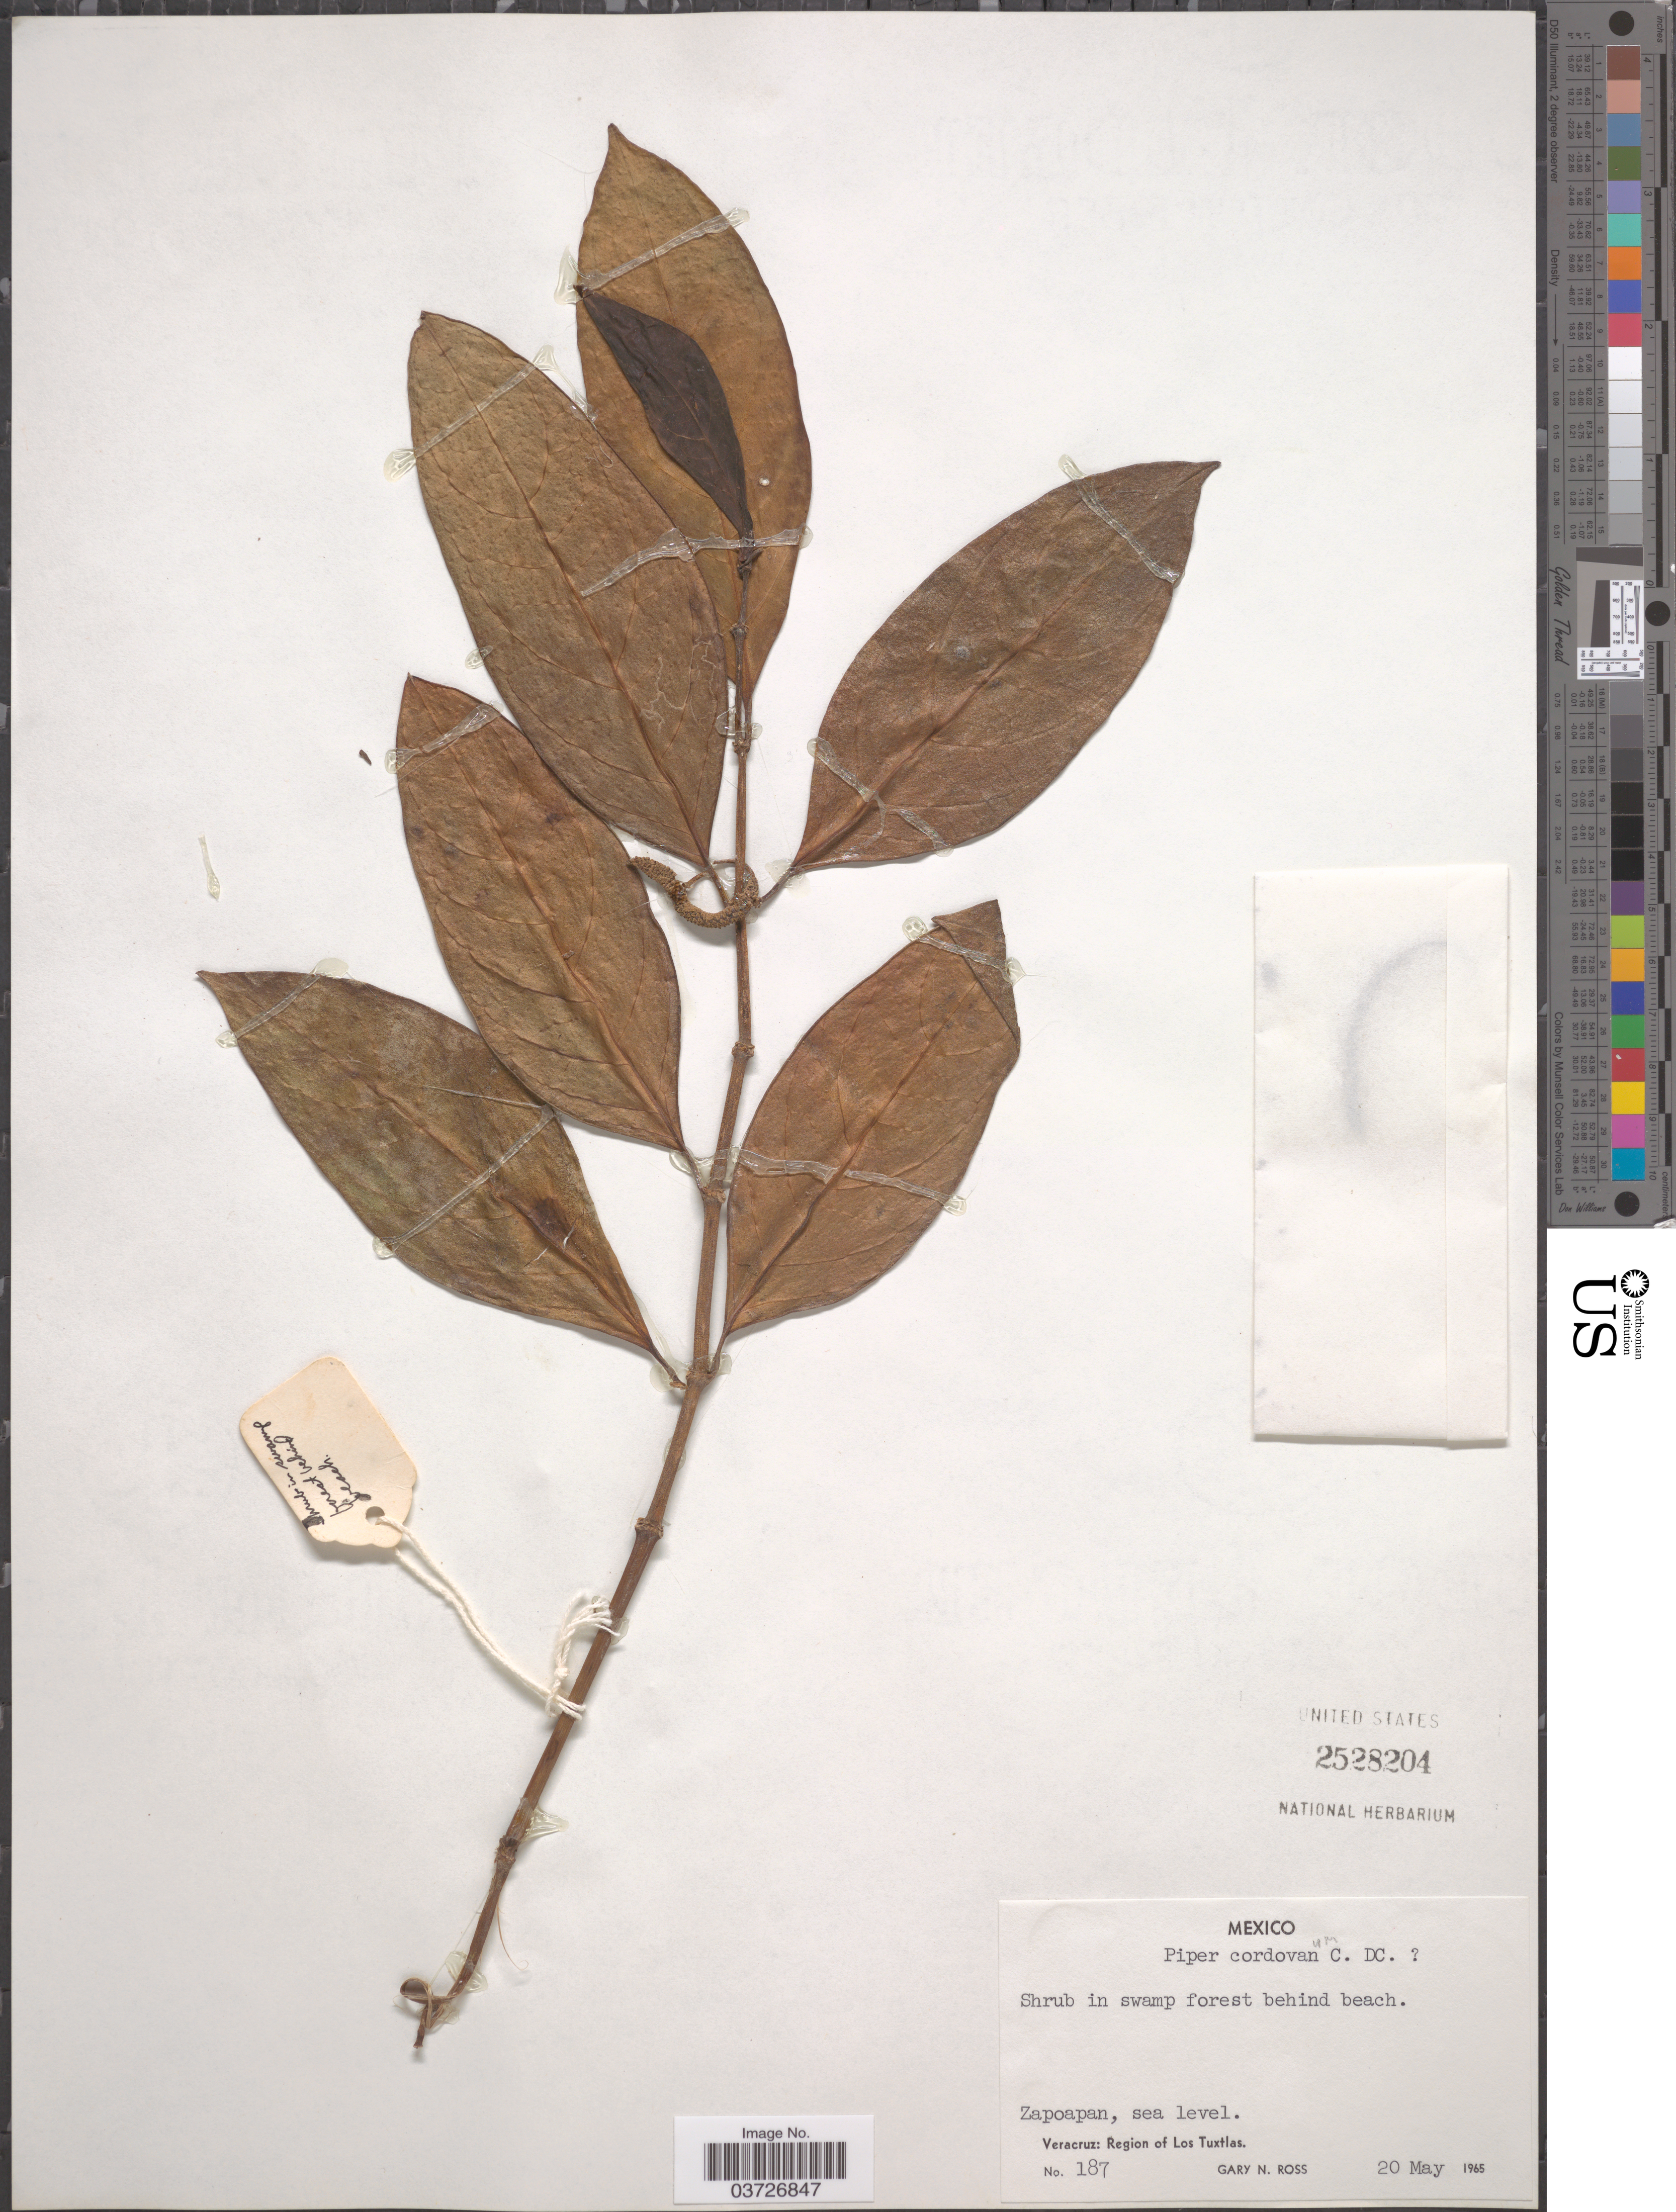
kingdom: Plantae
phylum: Tracheophyta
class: Magnoliopsida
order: Piperales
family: Piperaceae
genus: Piper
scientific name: Piper cordovanum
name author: C. DC.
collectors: G. N. Ross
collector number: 187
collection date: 1965-05-20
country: Mexico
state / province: Veracruz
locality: Zapoapan. Veracruz: Region of Los Tuxtlas.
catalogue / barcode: US 2528204